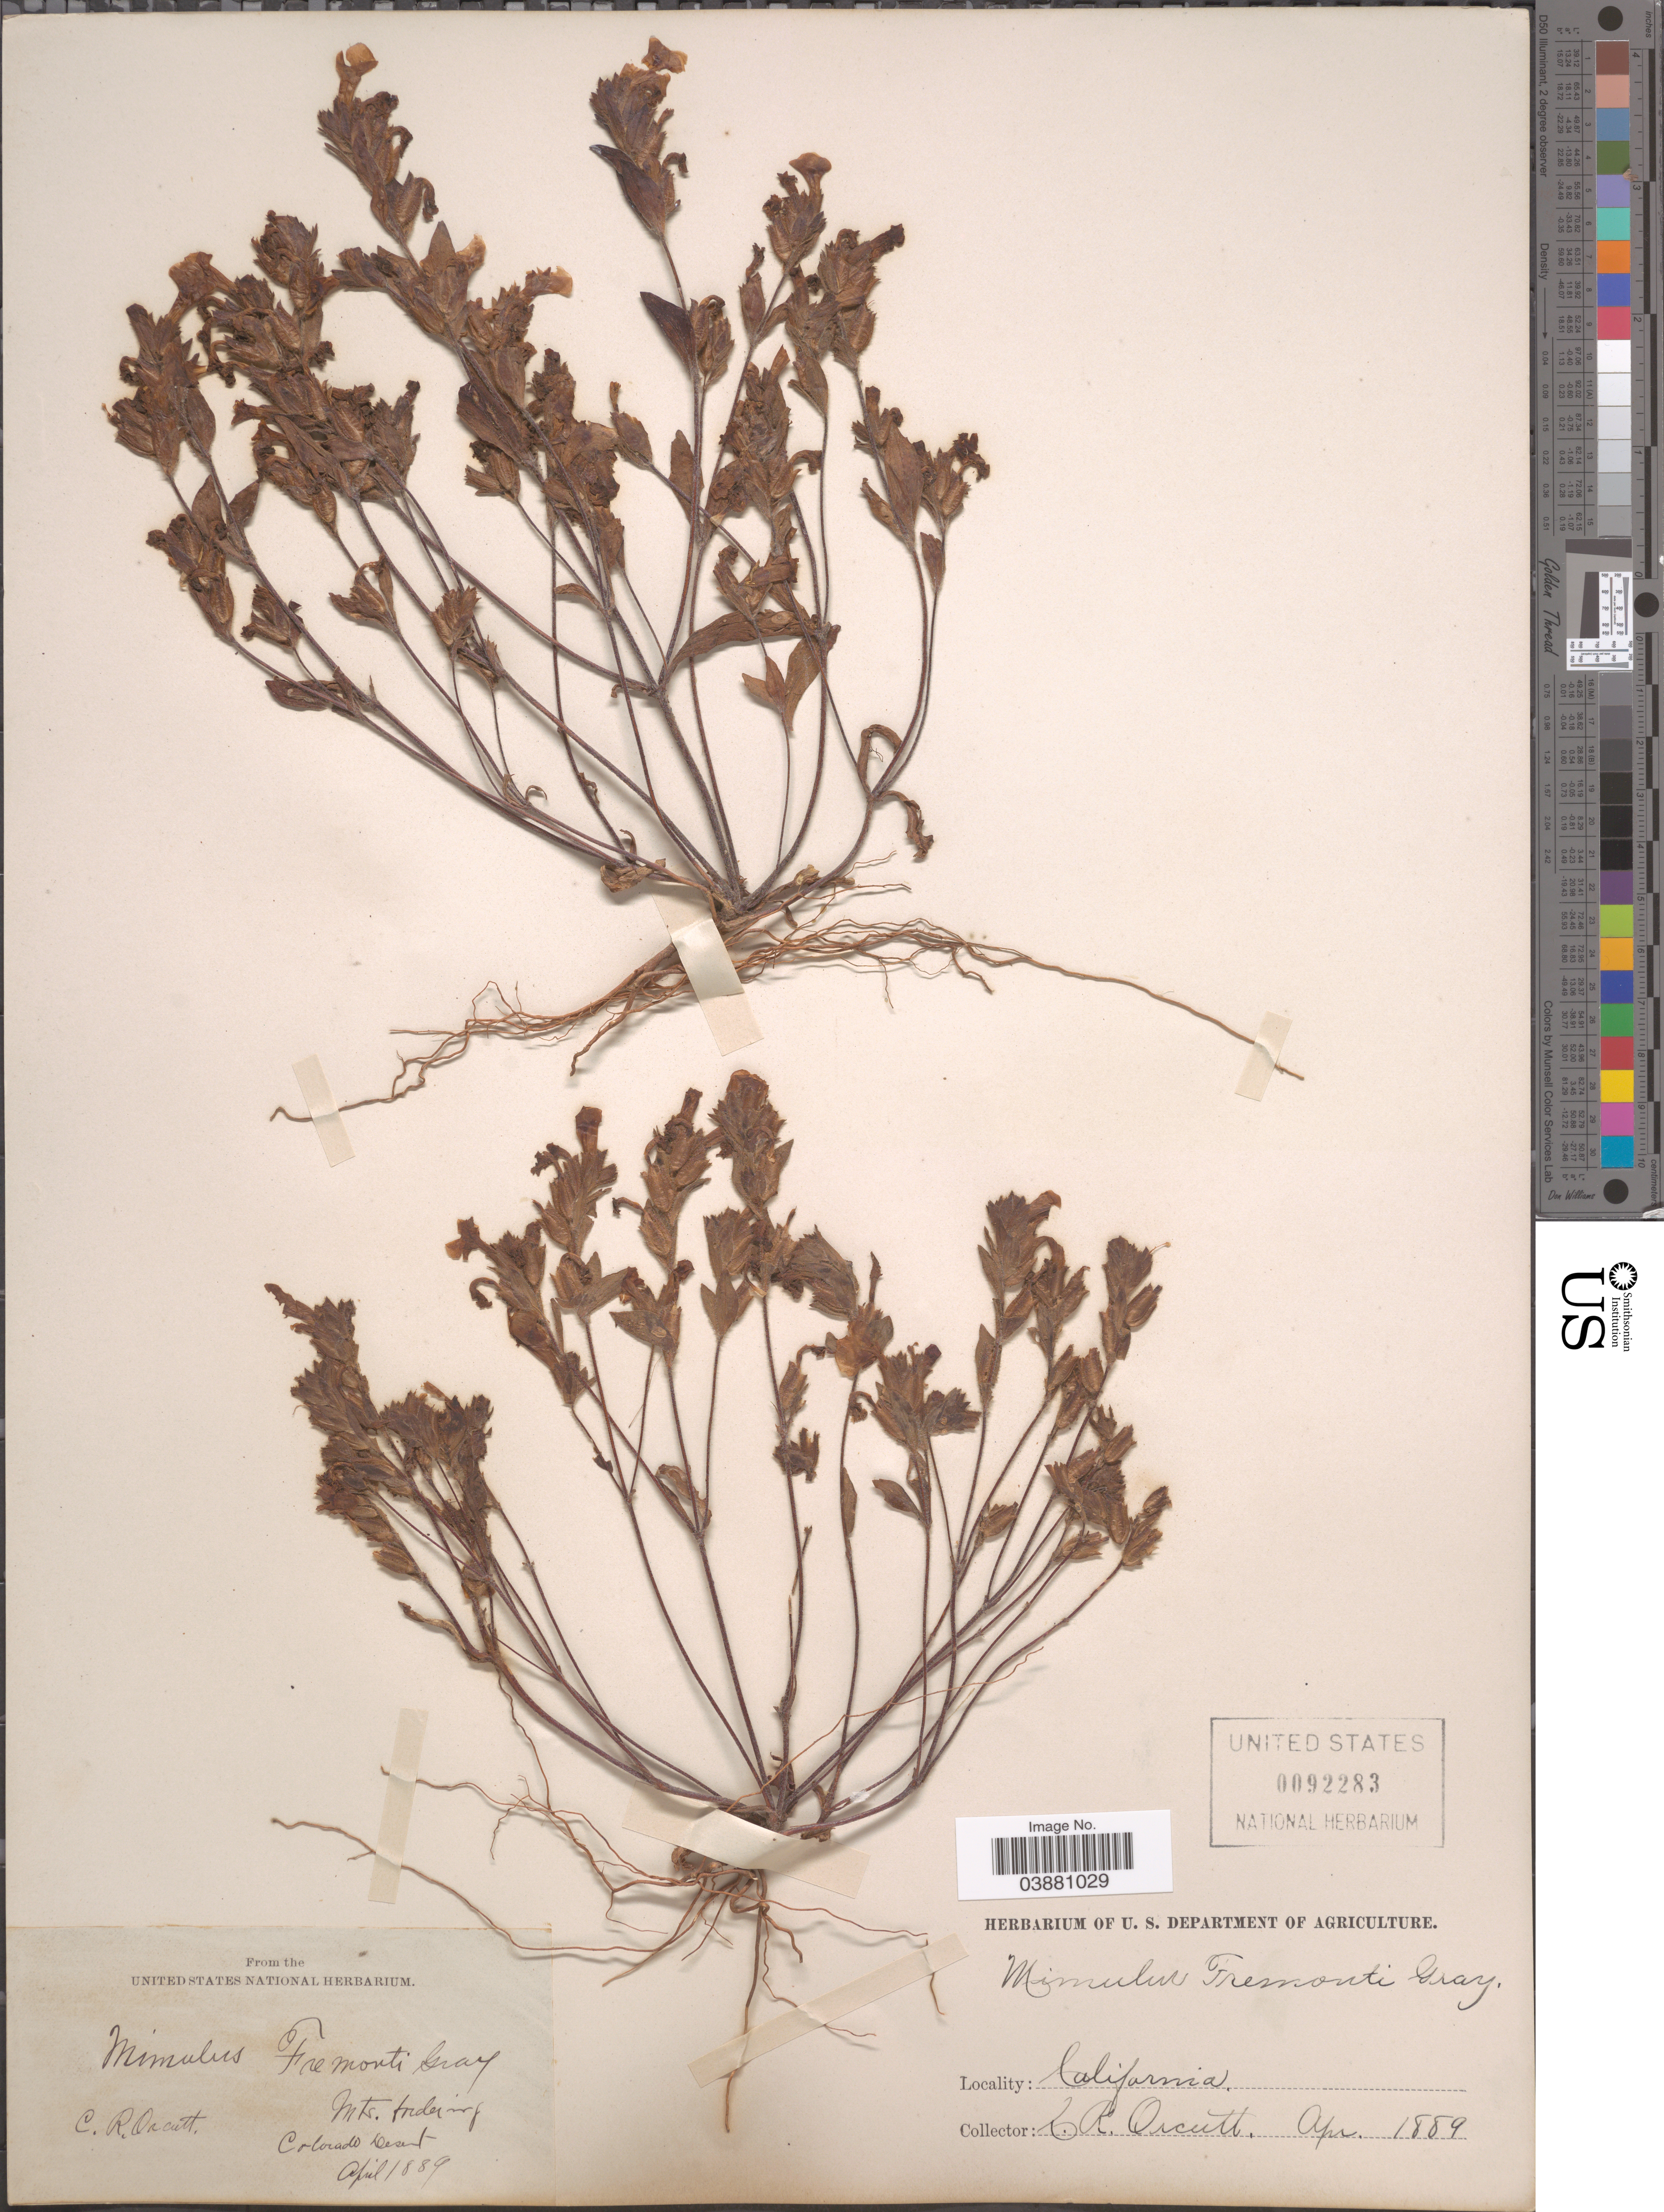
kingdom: Plantae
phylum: Tracheophyta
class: Magnoliopsida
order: Lamiales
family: Phrymaceae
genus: Mimulus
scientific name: Mimulus fremontii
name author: (Benth.) A. Gray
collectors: C. R. Orcutt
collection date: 1889-04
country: United States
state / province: California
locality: Mts. bordering Colorado Desert.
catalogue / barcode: US 92283